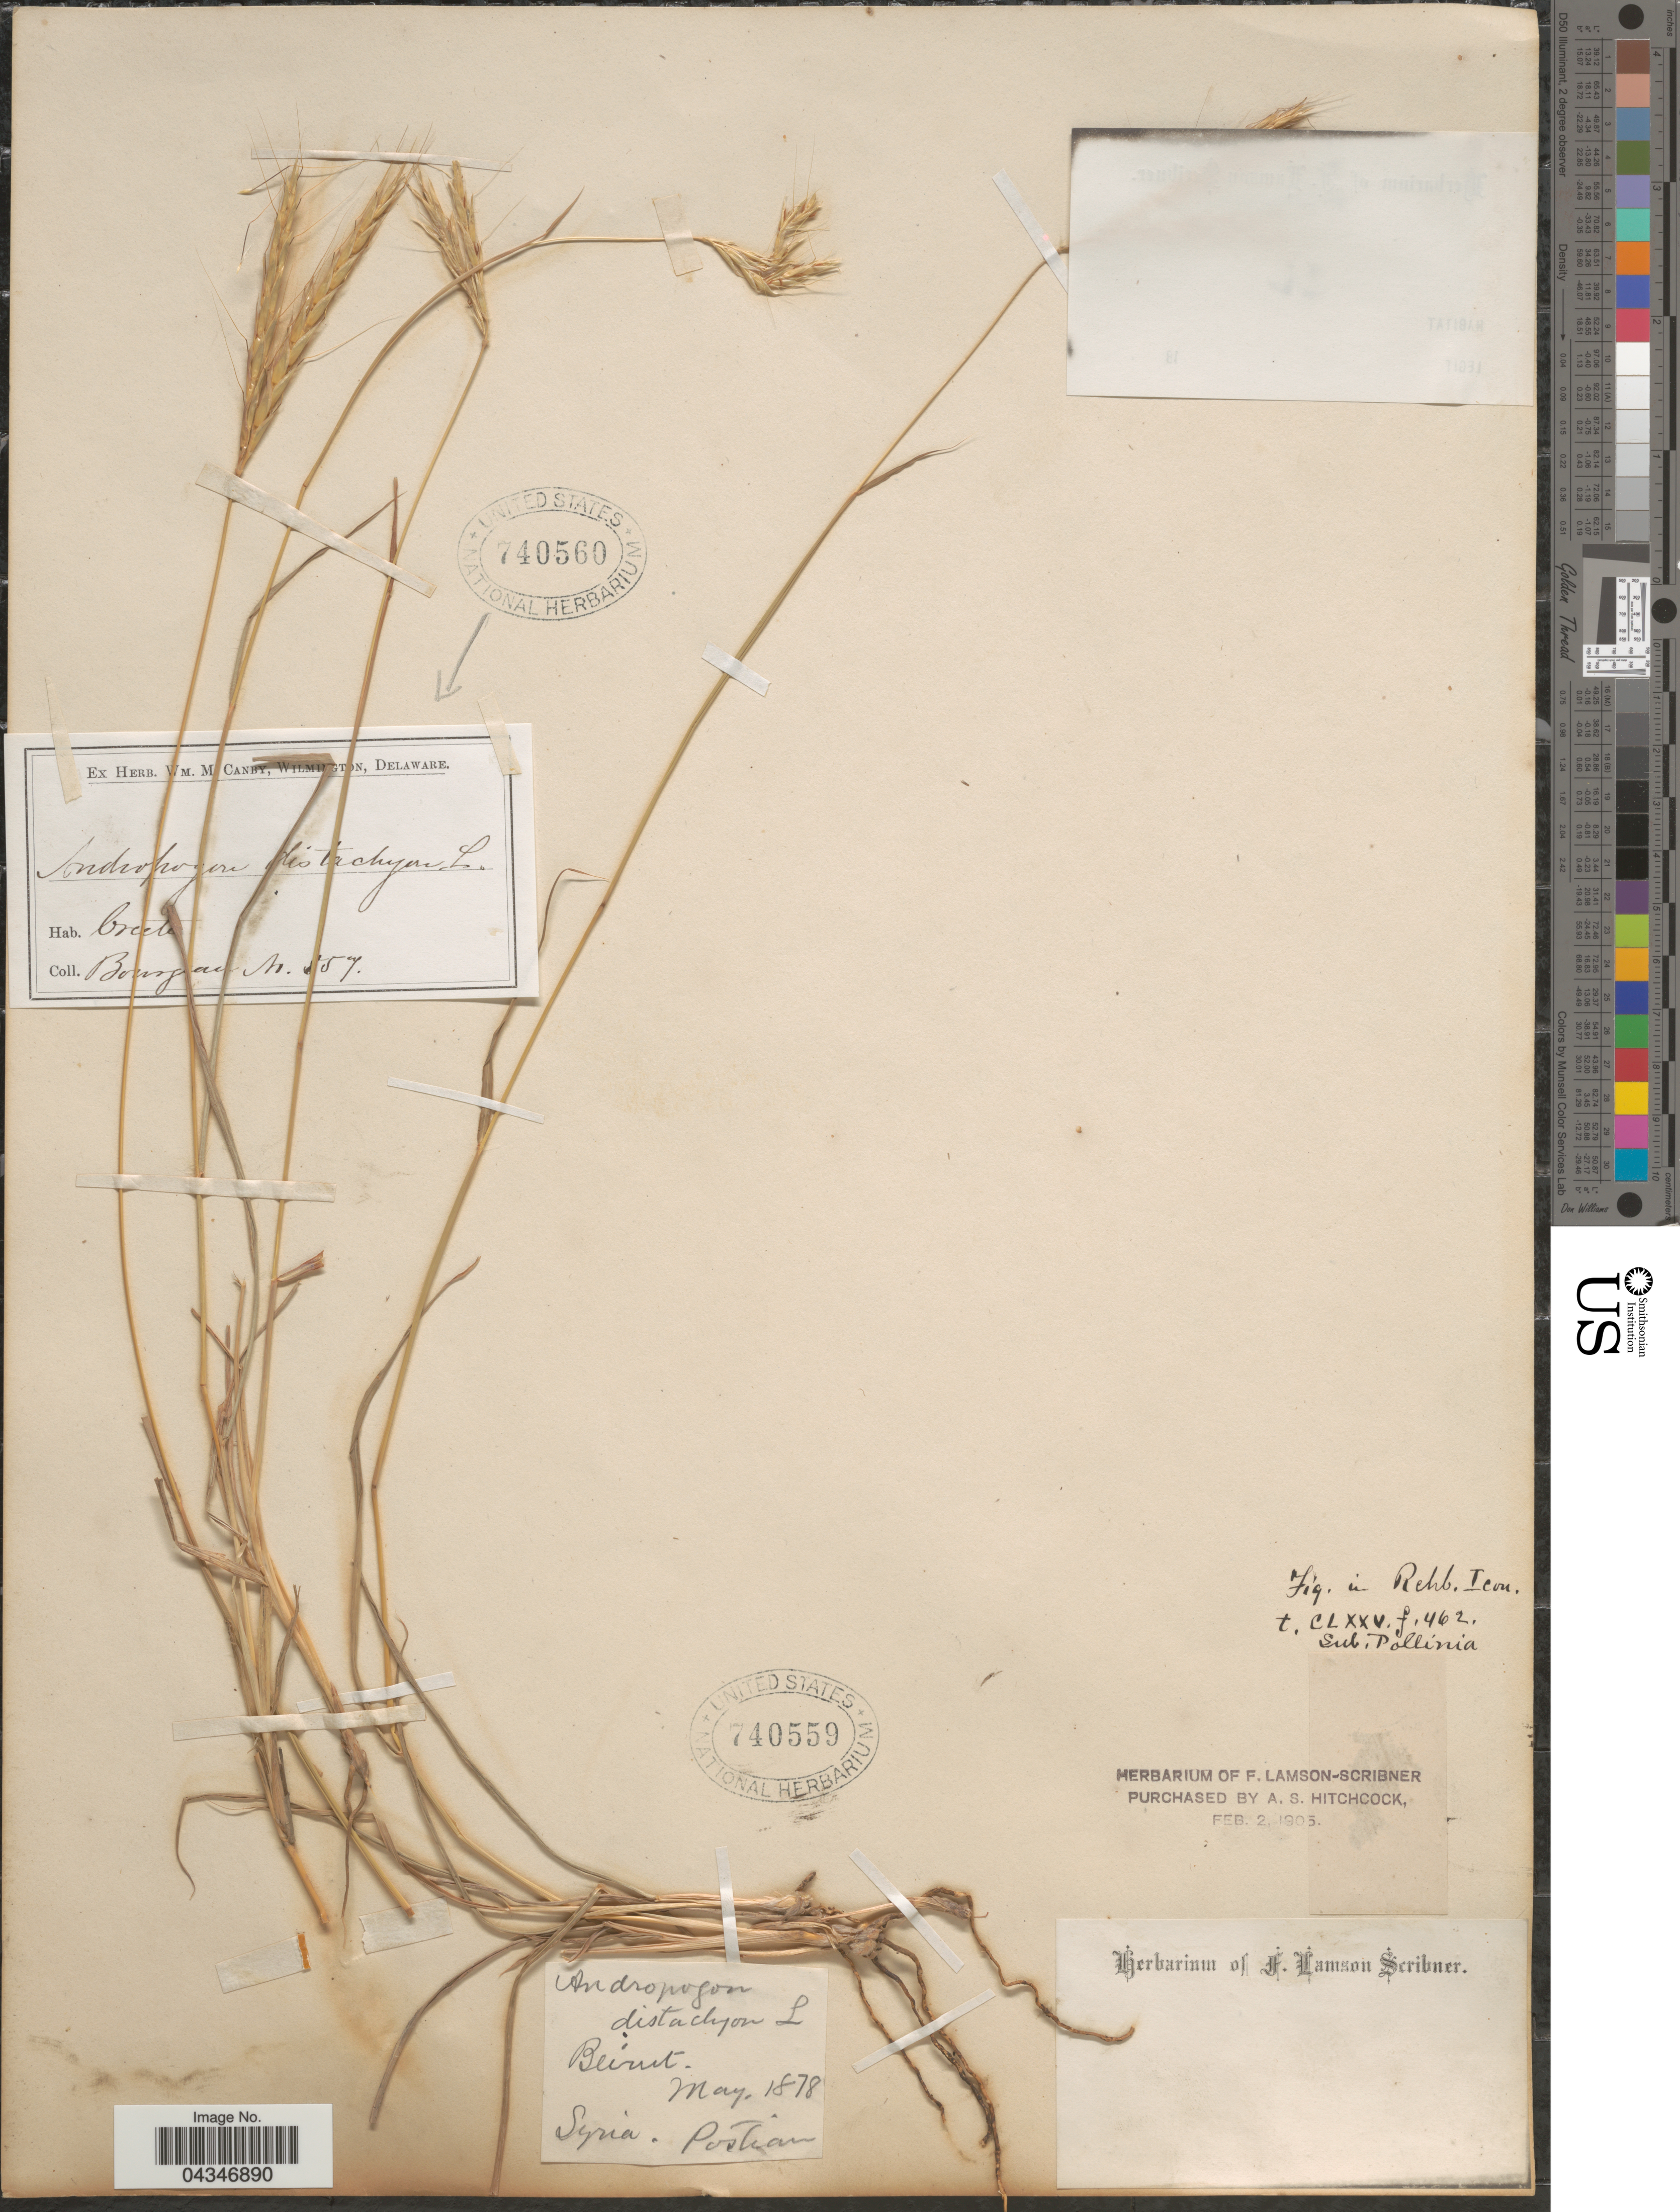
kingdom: Plantae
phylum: Tracheophyta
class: Liliopsida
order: Poales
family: Poaceae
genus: Andropogon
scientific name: Andropogon distachyos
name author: L.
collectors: -. Bourgeau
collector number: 557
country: Greece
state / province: Crete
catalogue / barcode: US 740560-2